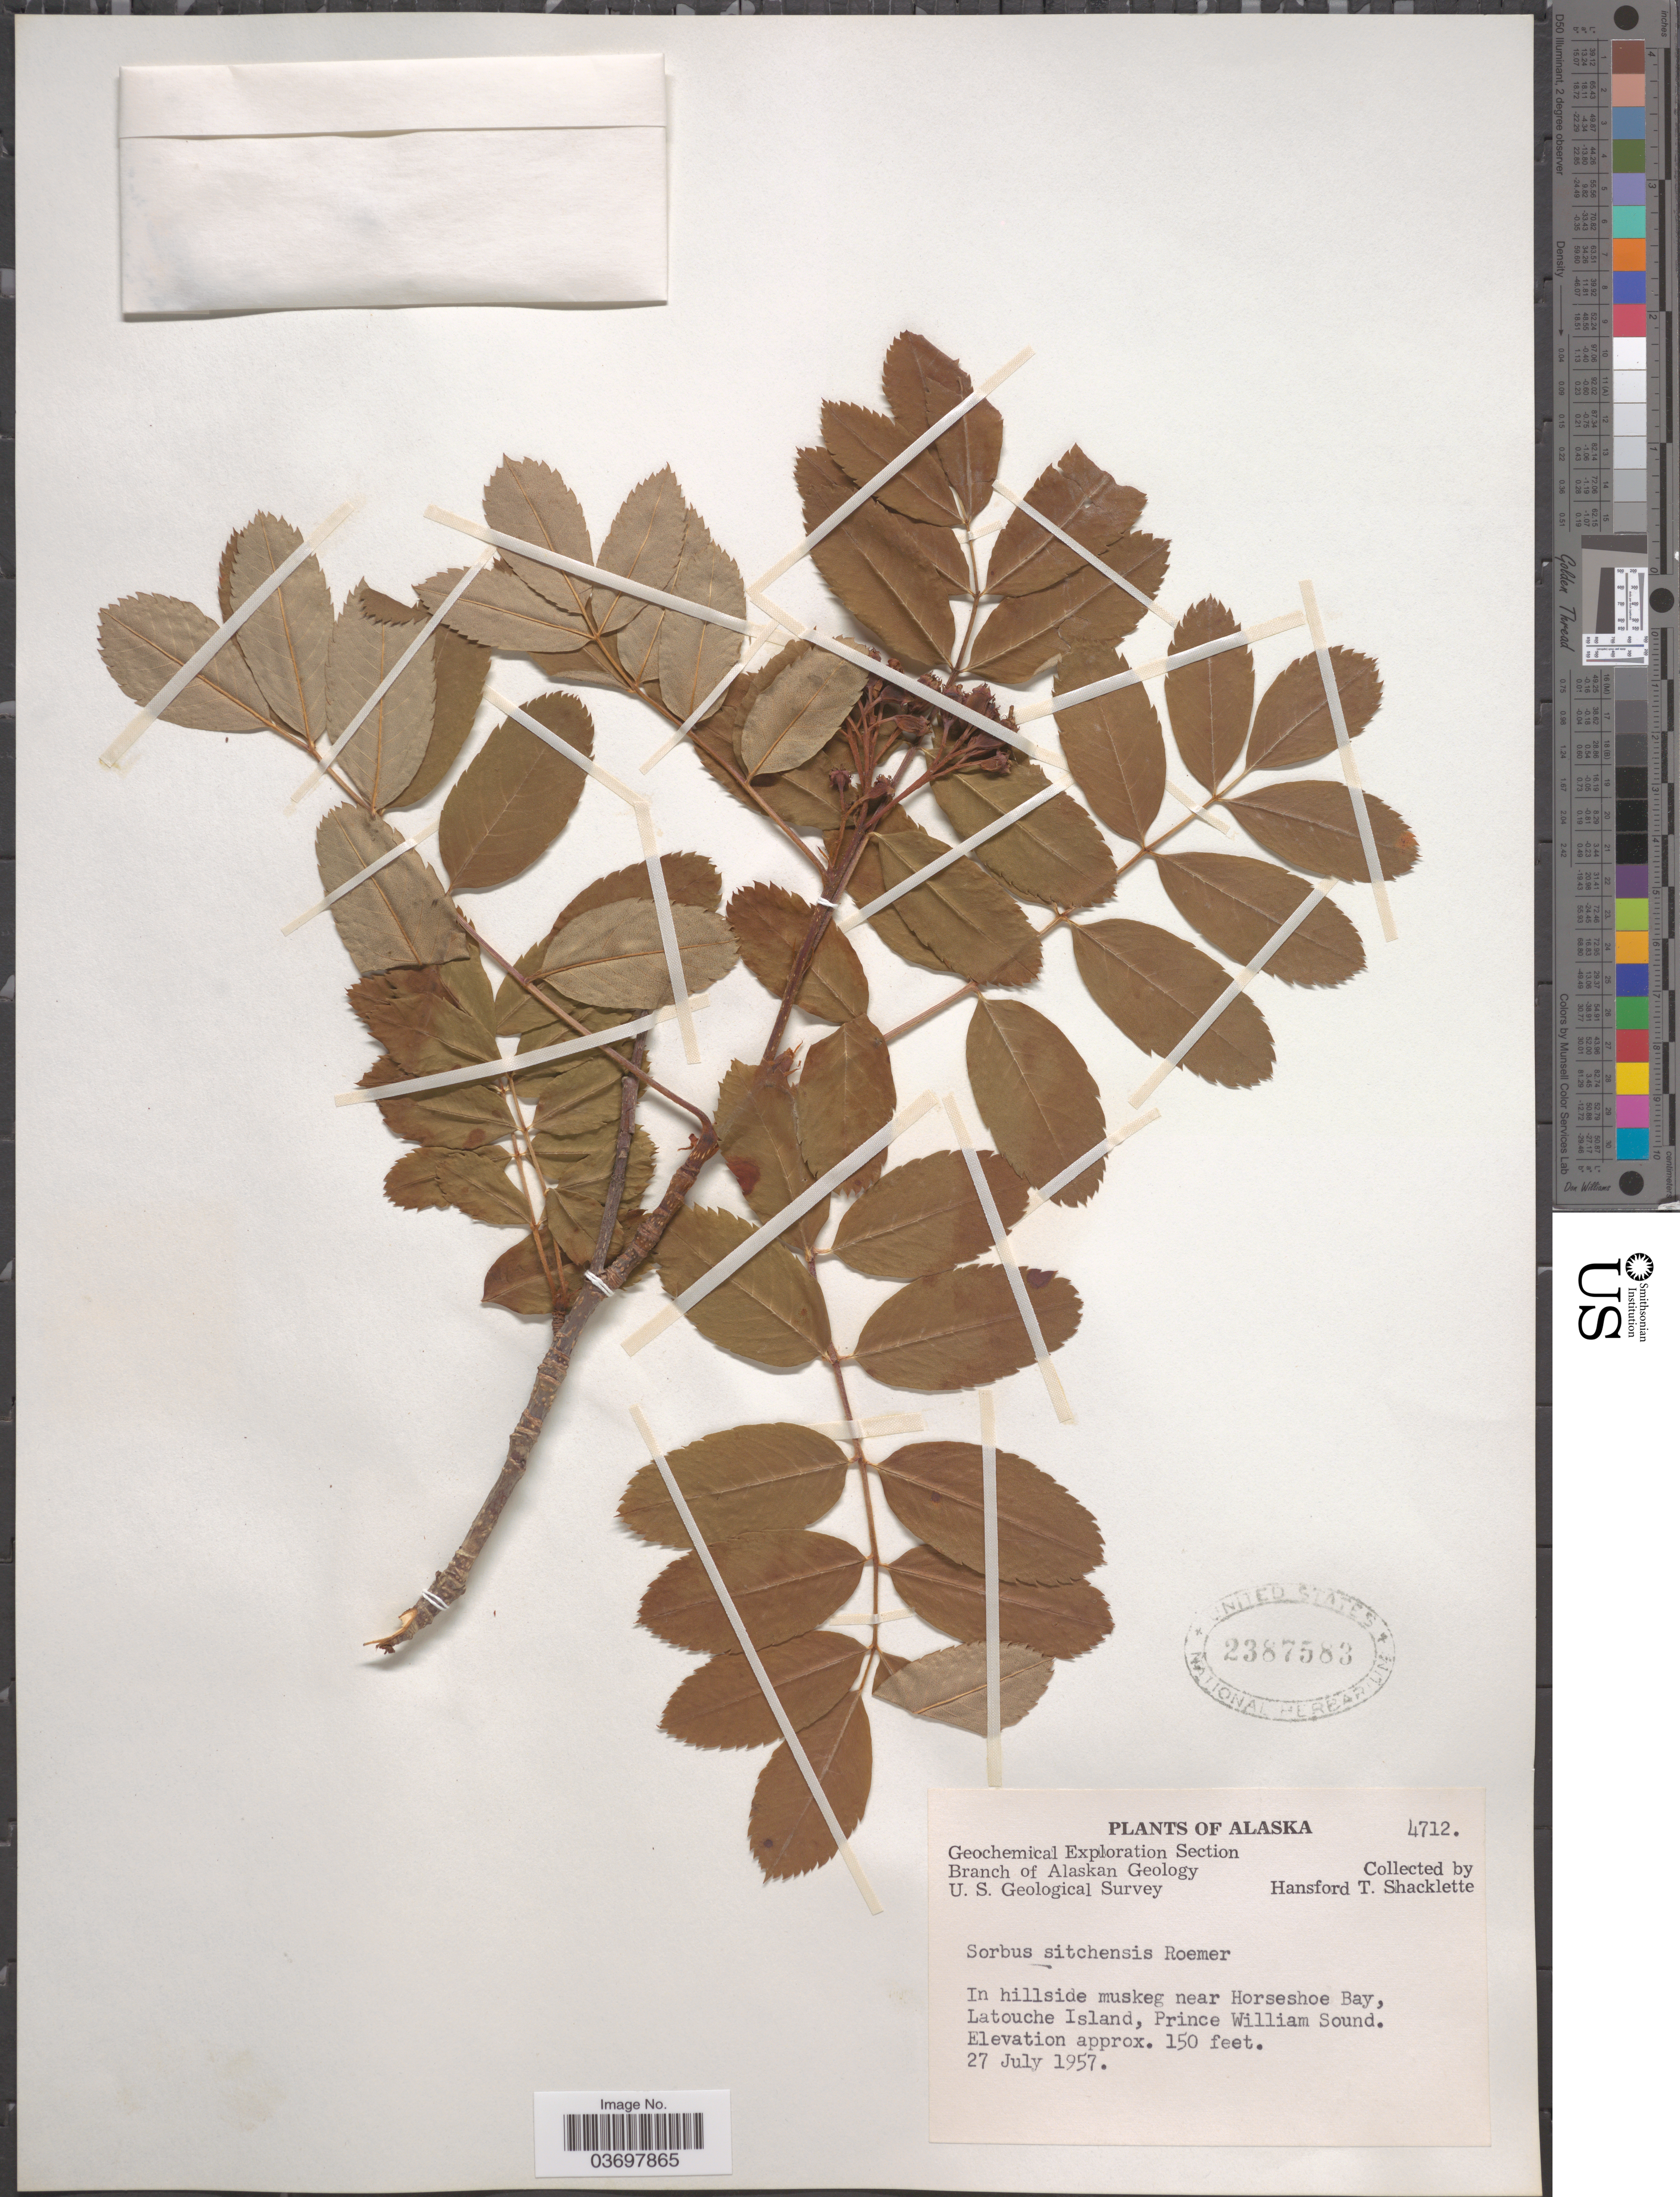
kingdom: Plantae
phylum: Tracheophyta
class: Magnoliopsida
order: Rosales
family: Rosaceae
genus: Sorbus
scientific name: Sorbus sitchensis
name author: M. Roem.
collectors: H. Shacklette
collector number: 4712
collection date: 1957-07-27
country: United States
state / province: Alaska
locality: In hillside muskeg near Horseshoe Bay, Latouche Island, Prince William Sound.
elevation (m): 46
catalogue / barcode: US 2387583